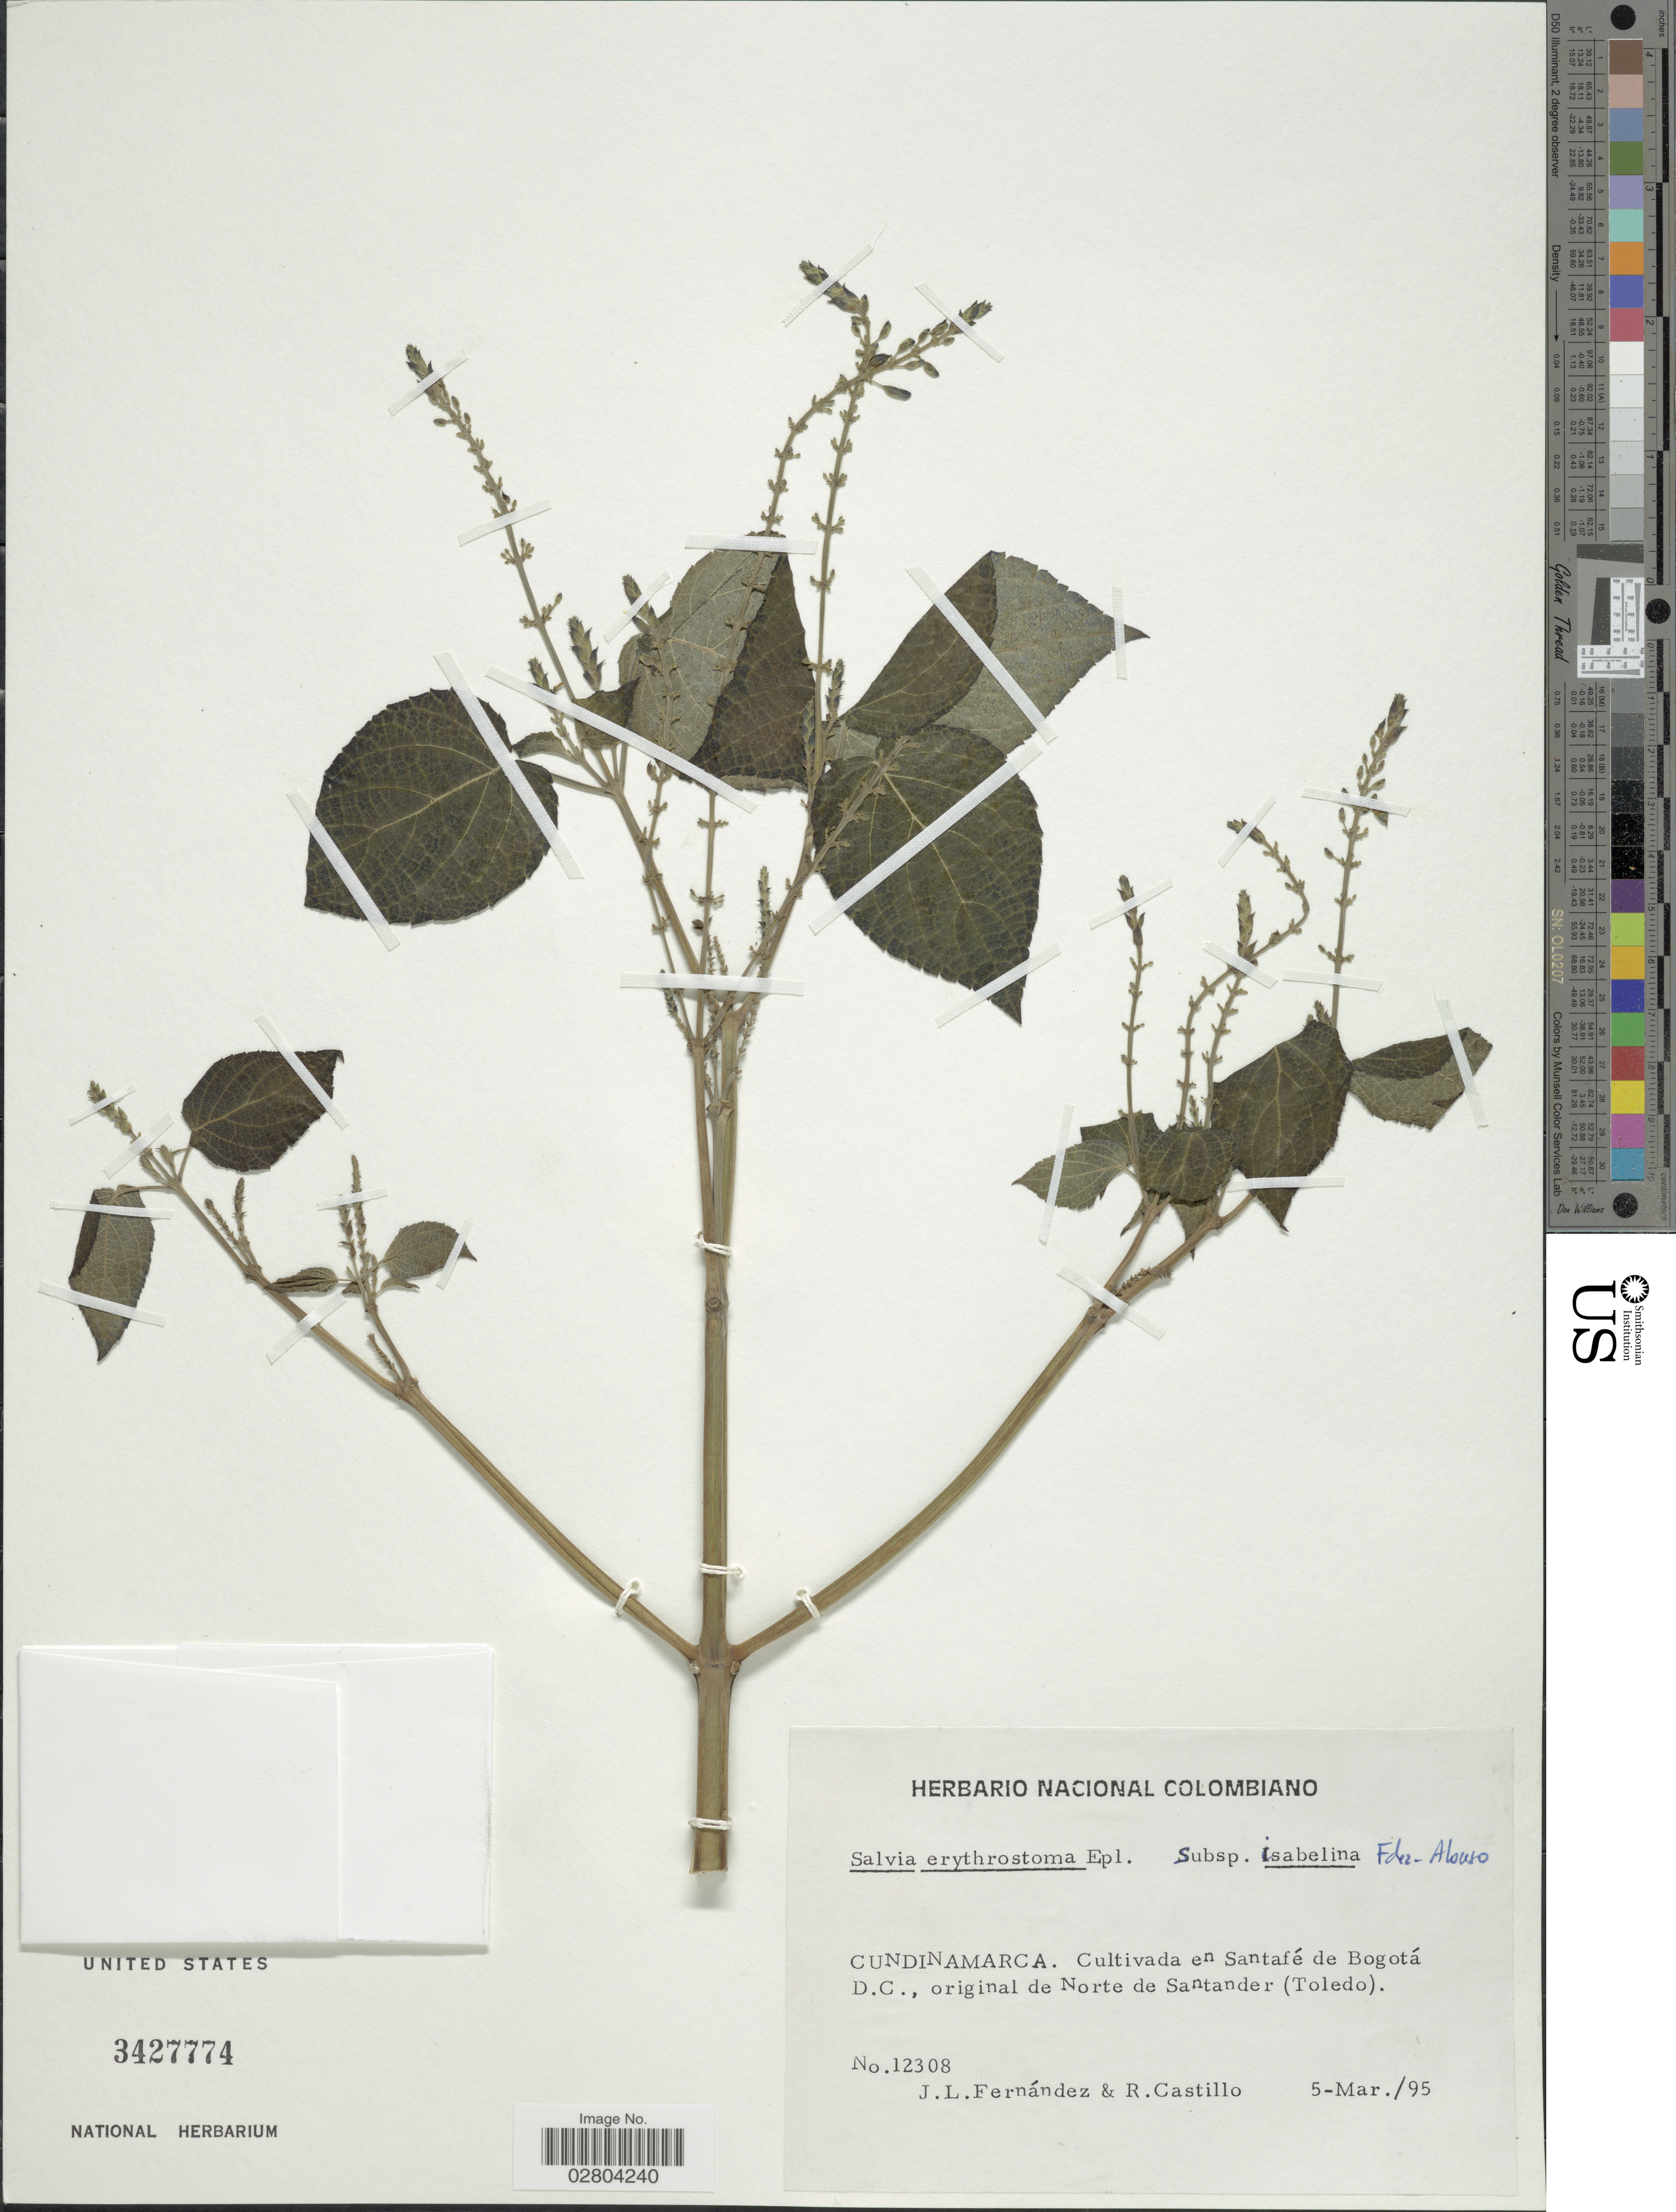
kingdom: Plantae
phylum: Tracheophyta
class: Magnoliopsida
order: Lamiales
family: Lamiaceae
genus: Salvia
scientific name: Salvia erythrostoma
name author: Epling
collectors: J. Fernandez & R. Castillo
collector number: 12308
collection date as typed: Transcribed d/m/y: 5/3/95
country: Colombia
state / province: Cundinamarca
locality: Santafé de Bogotá D.C.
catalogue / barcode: US 3427774